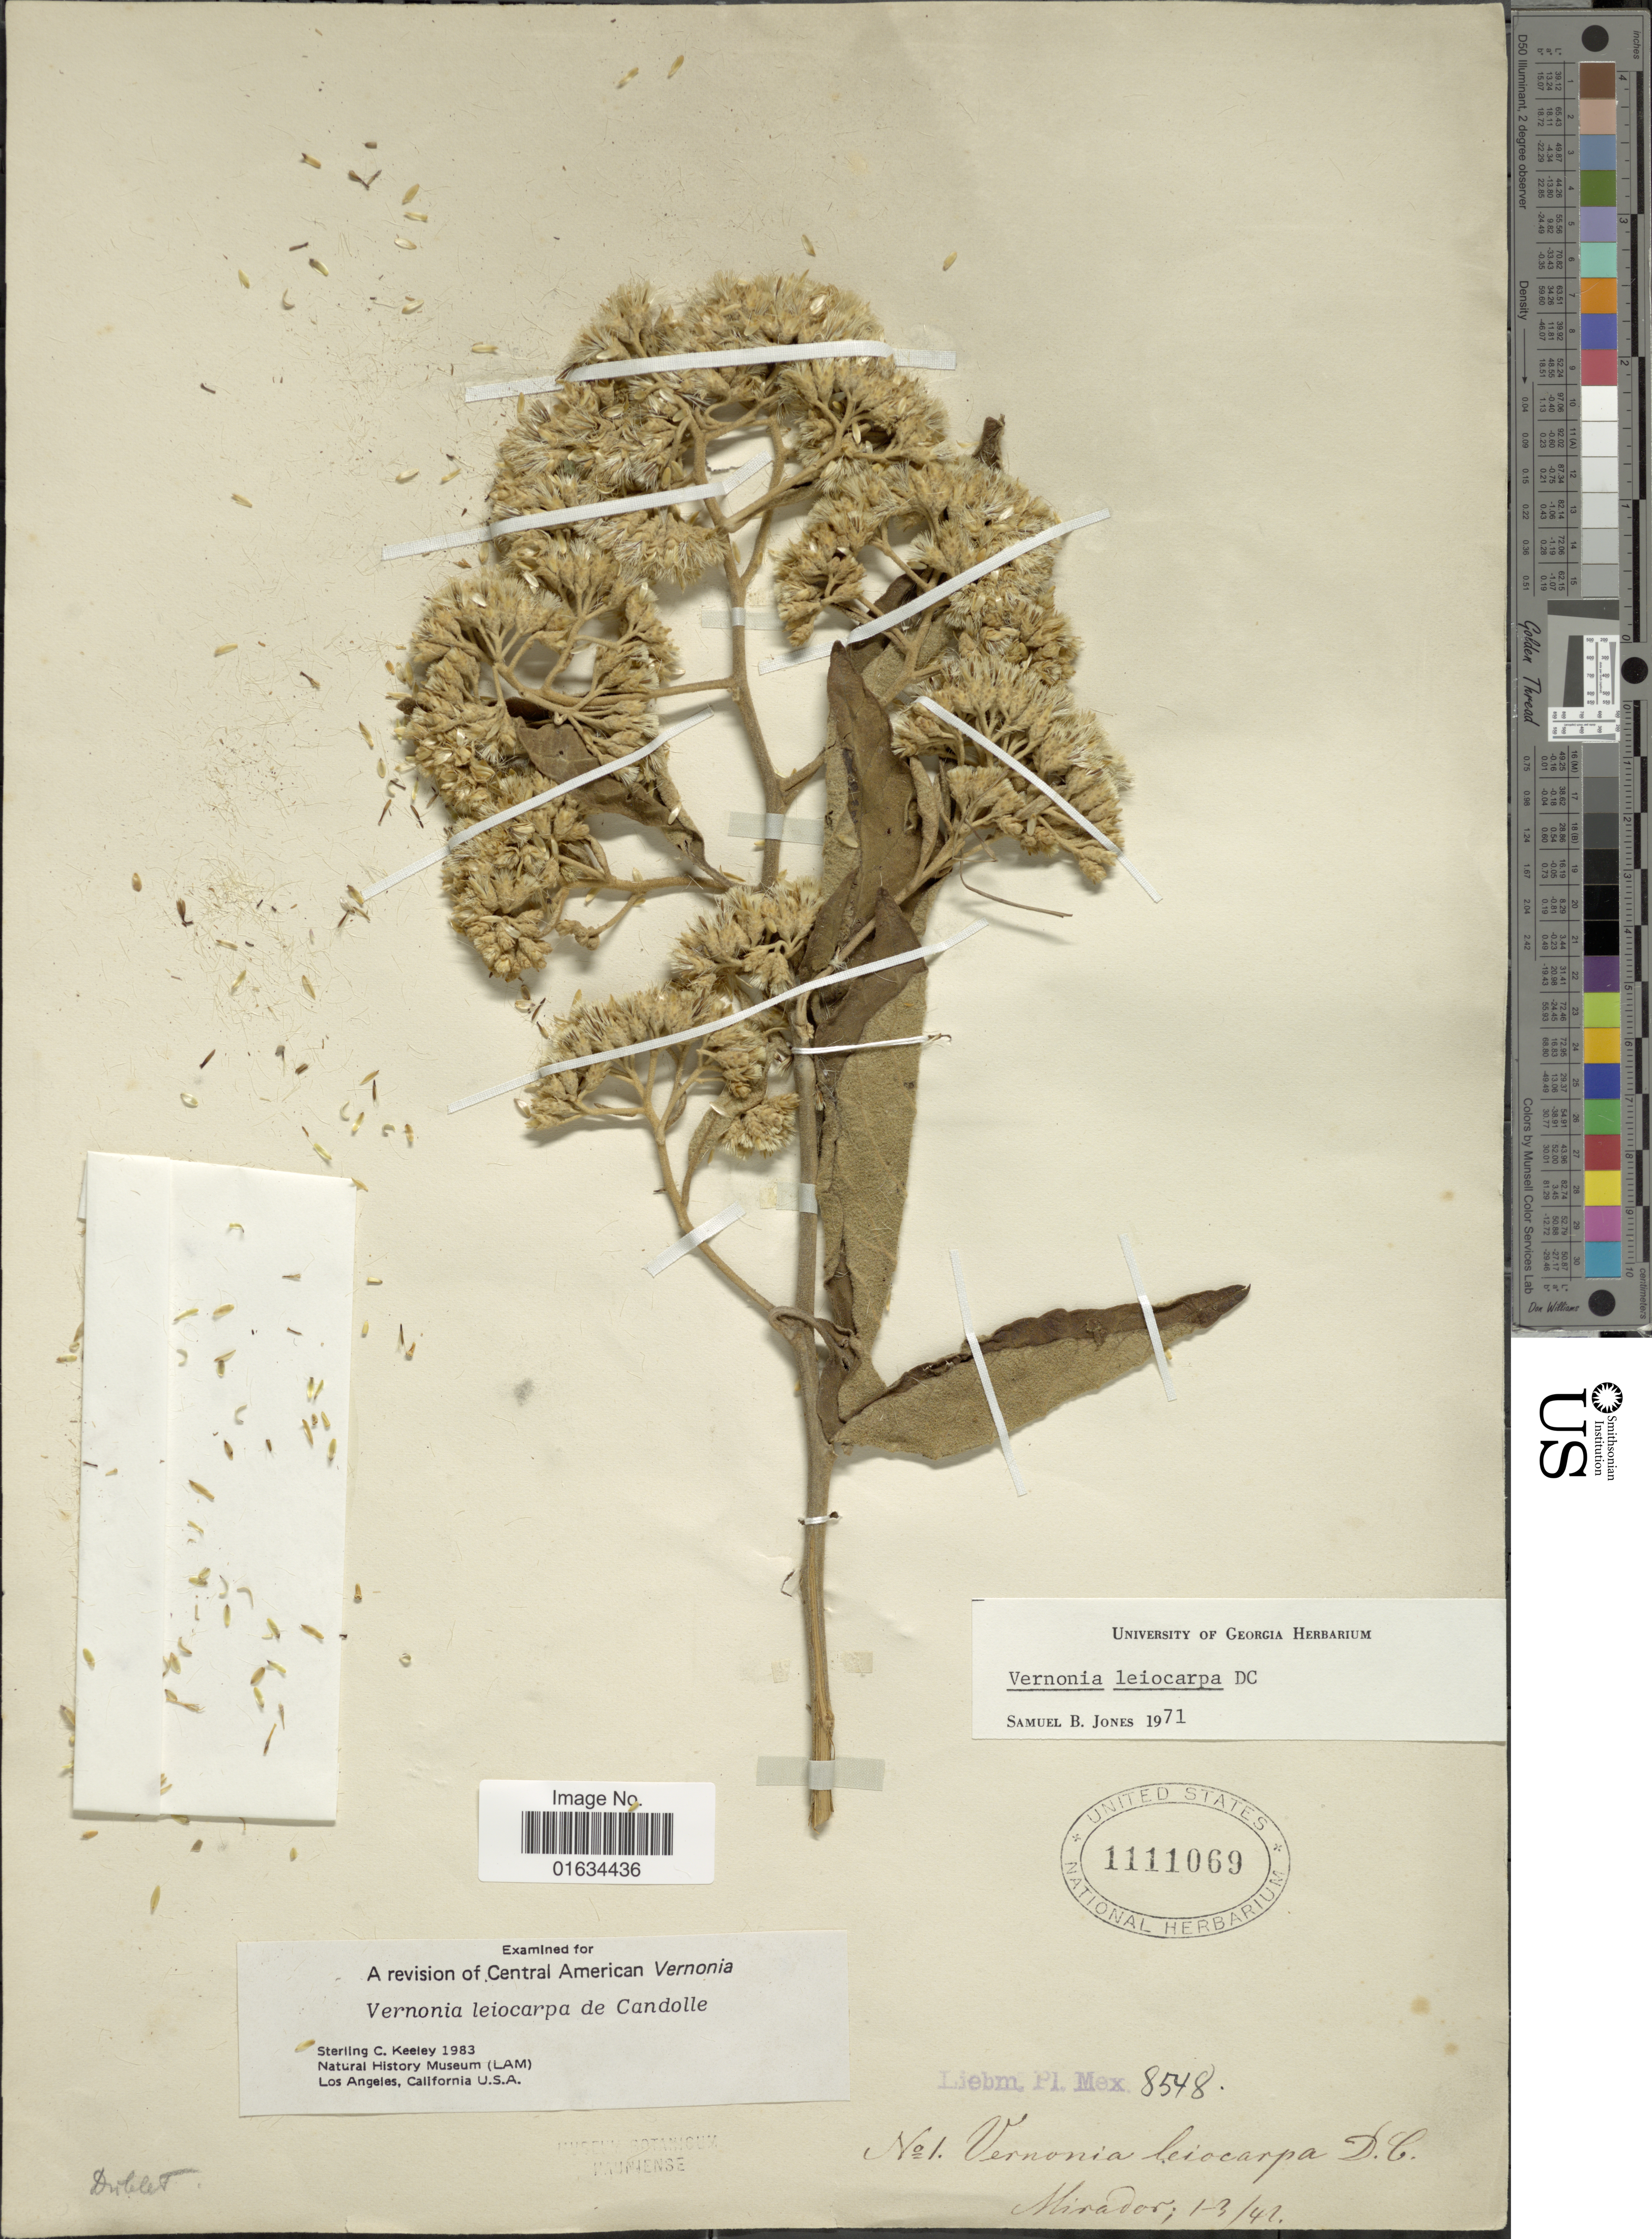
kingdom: Plantae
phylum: Tracheophyta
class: Magnoliopsida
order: Asterales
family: Asteraceae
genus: Eremosis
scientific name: Eremosis leiocarpa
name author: (DC.) Gleason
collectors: Mirador, --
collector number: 1?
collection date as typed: Transcribed d/m/y: /1/41 to /3/41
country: Mexico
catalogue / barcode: US 1111069